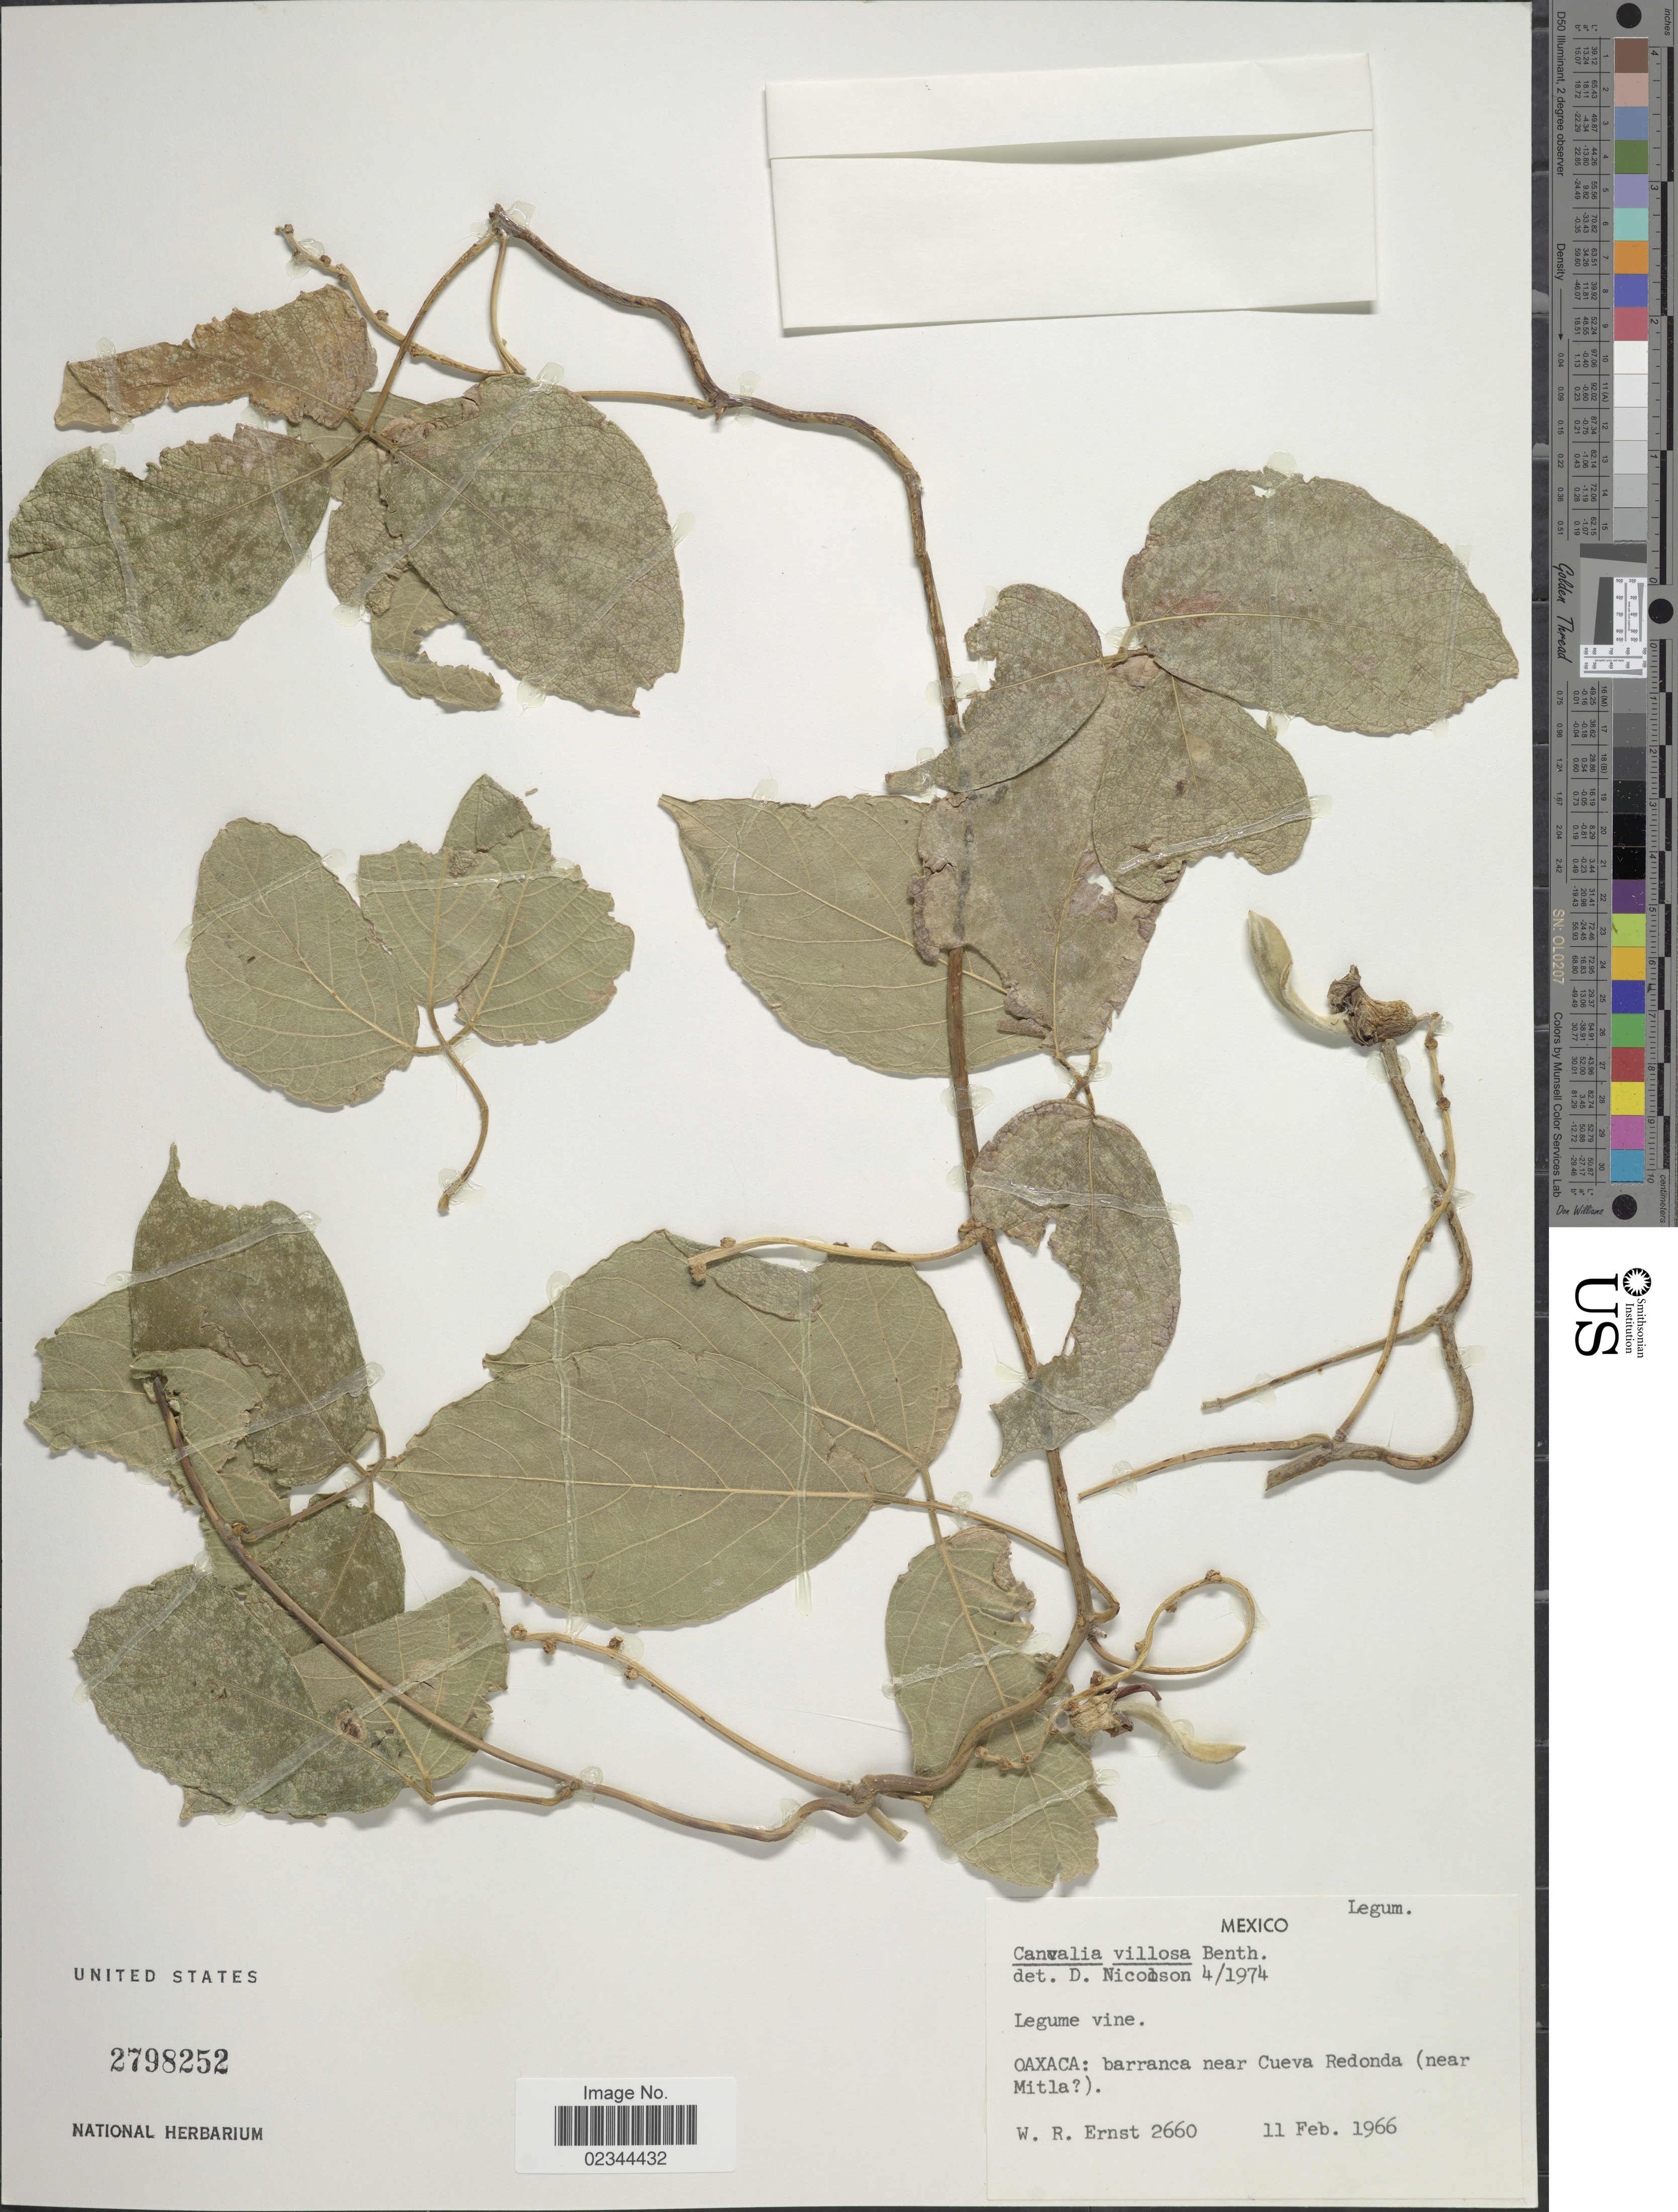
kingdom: Plantae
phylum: Tracheophyta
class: Magnoliopsida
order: Fabales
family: Fabaceae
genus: Canavalia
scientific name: Canavalia villosa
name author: Benth.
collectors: W. R. Ernst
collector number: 2660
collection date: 1966-02-11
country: Mexico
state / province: Oaxaca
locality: Barranca near Cueva Redonda (near Mitla [unsure placement]).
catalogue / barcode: US 2798252